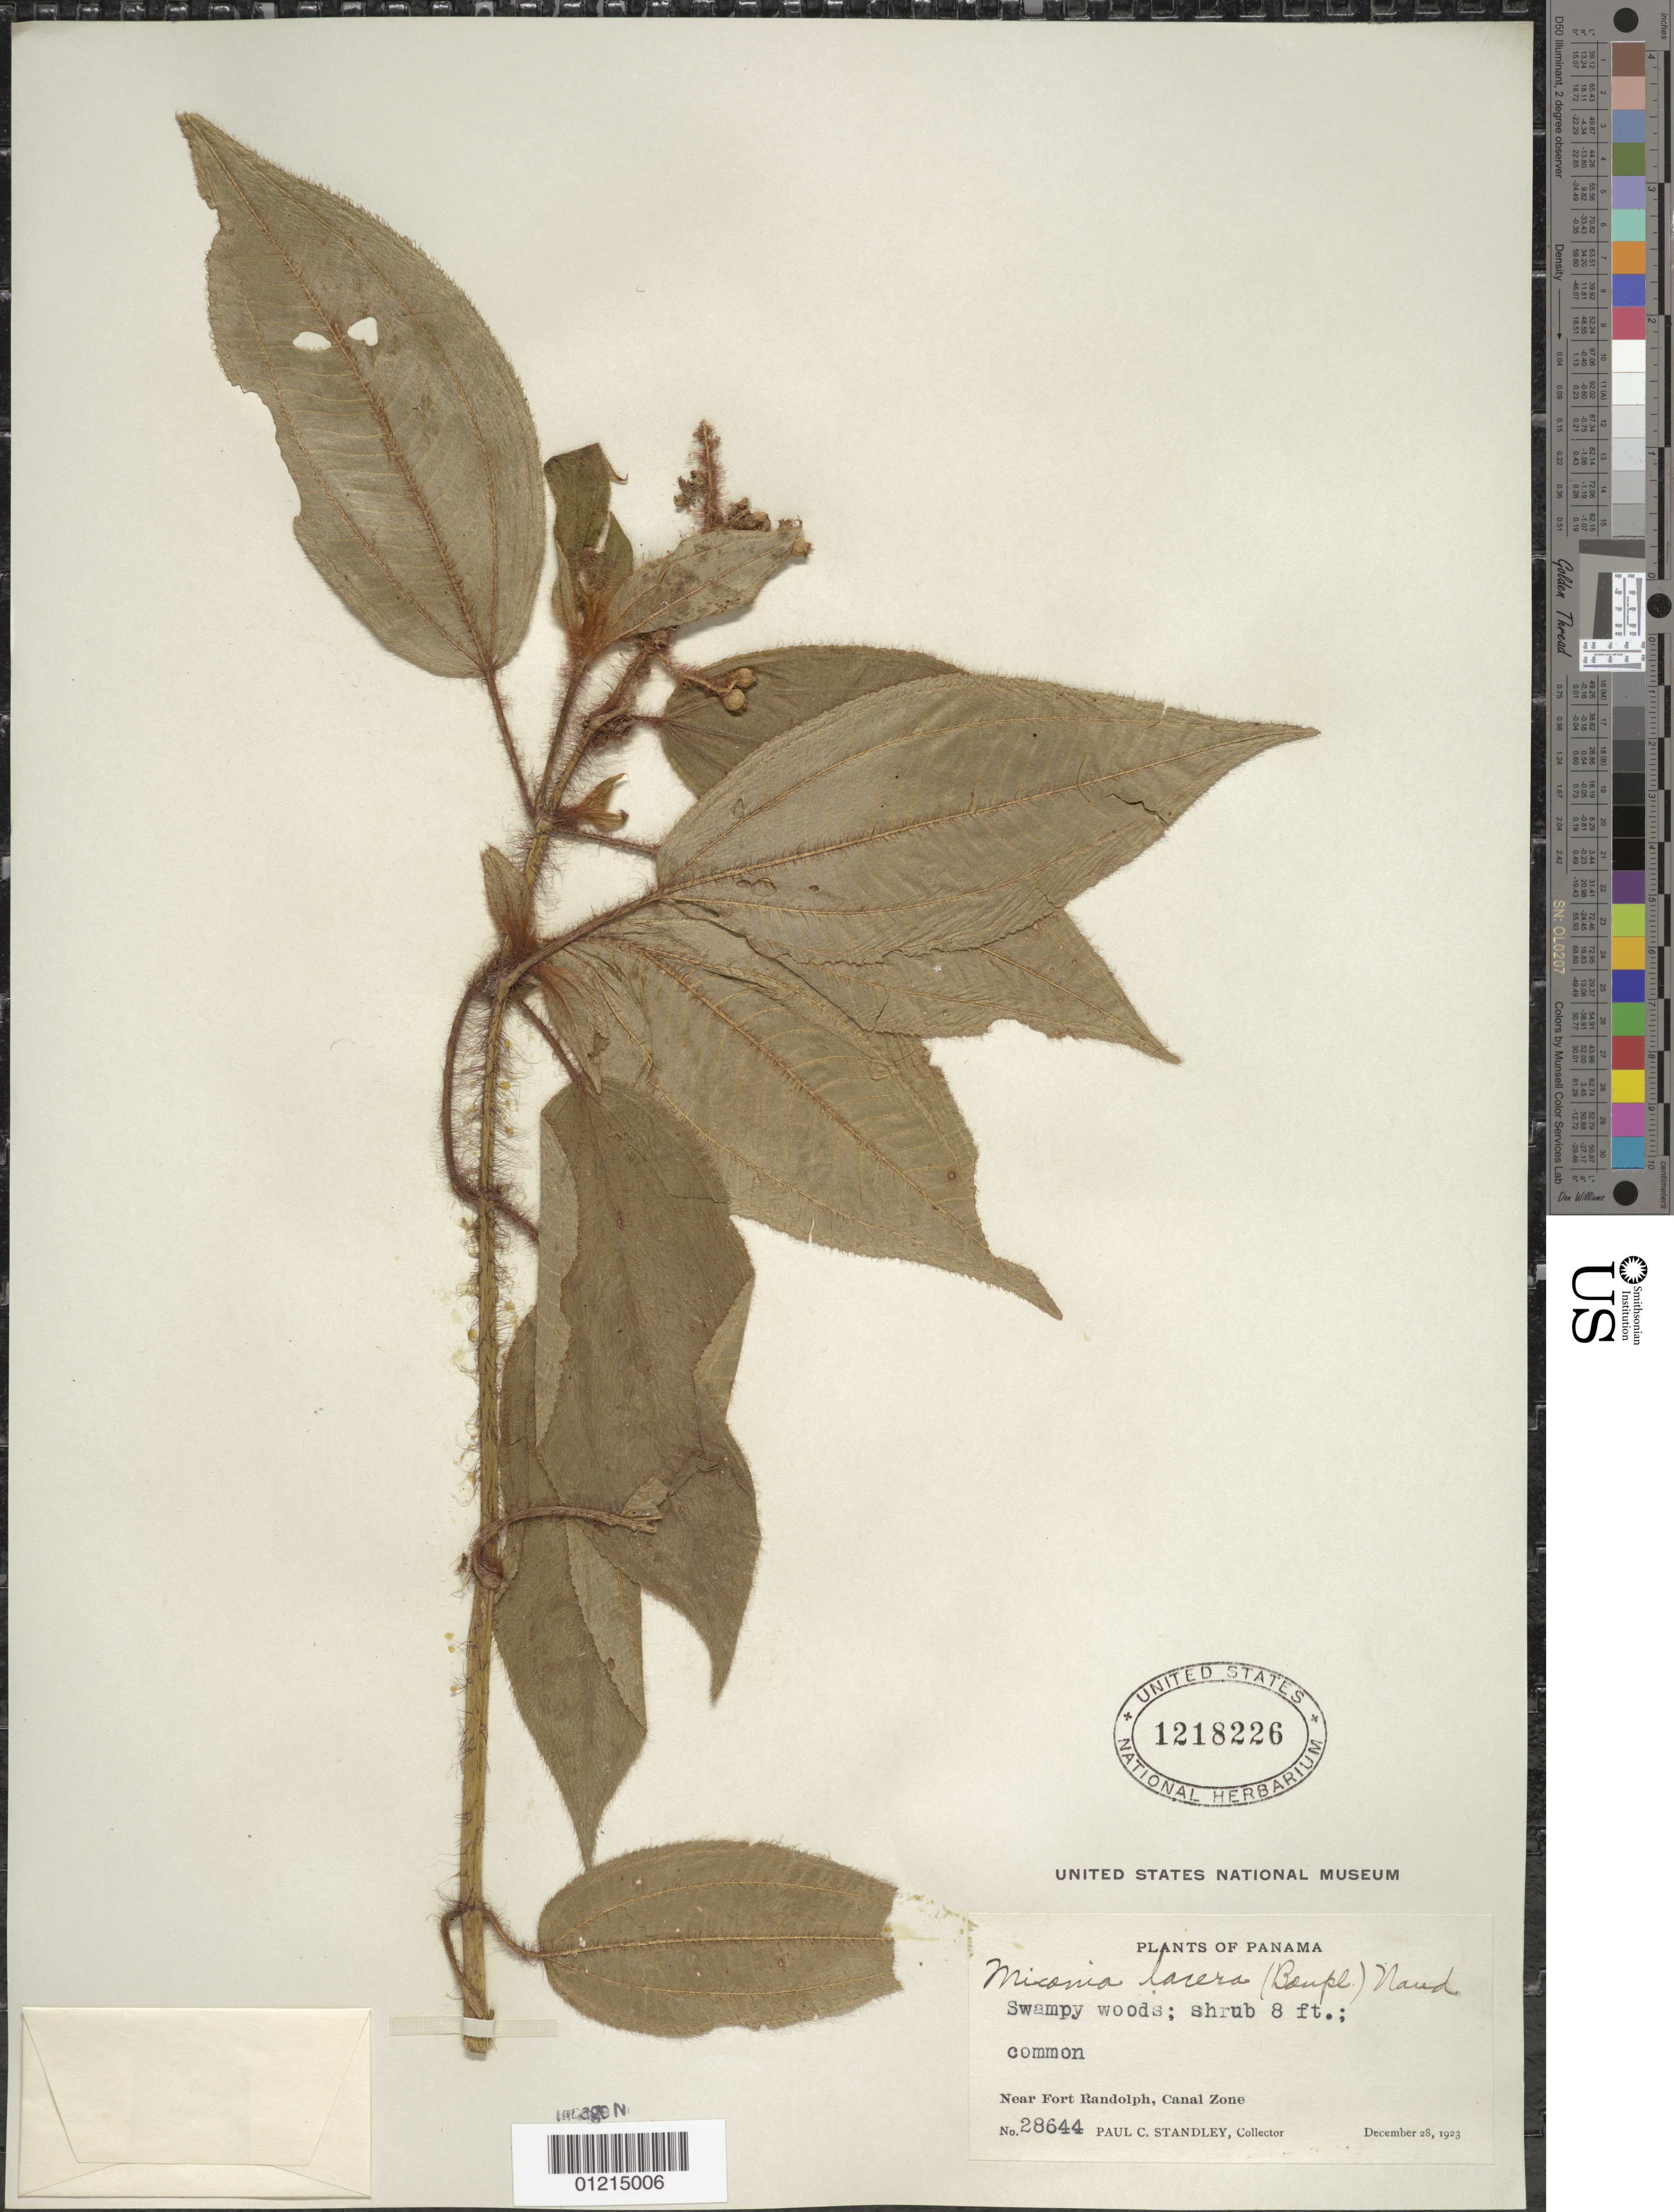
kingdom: Plantae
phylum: Tracheophyta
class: Magnoliopsida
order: Myrtales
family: Melastomataceae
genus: Miconia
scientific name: Miconia lacera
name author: (Bonpl.) Naudin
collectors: P. C. Standley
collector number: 28644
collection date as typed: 28 Dec 1923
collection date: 1923-12-28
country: Panama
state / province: Colón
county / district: Canal Zone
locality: Near Fort Randolph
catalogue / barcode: US 1218226